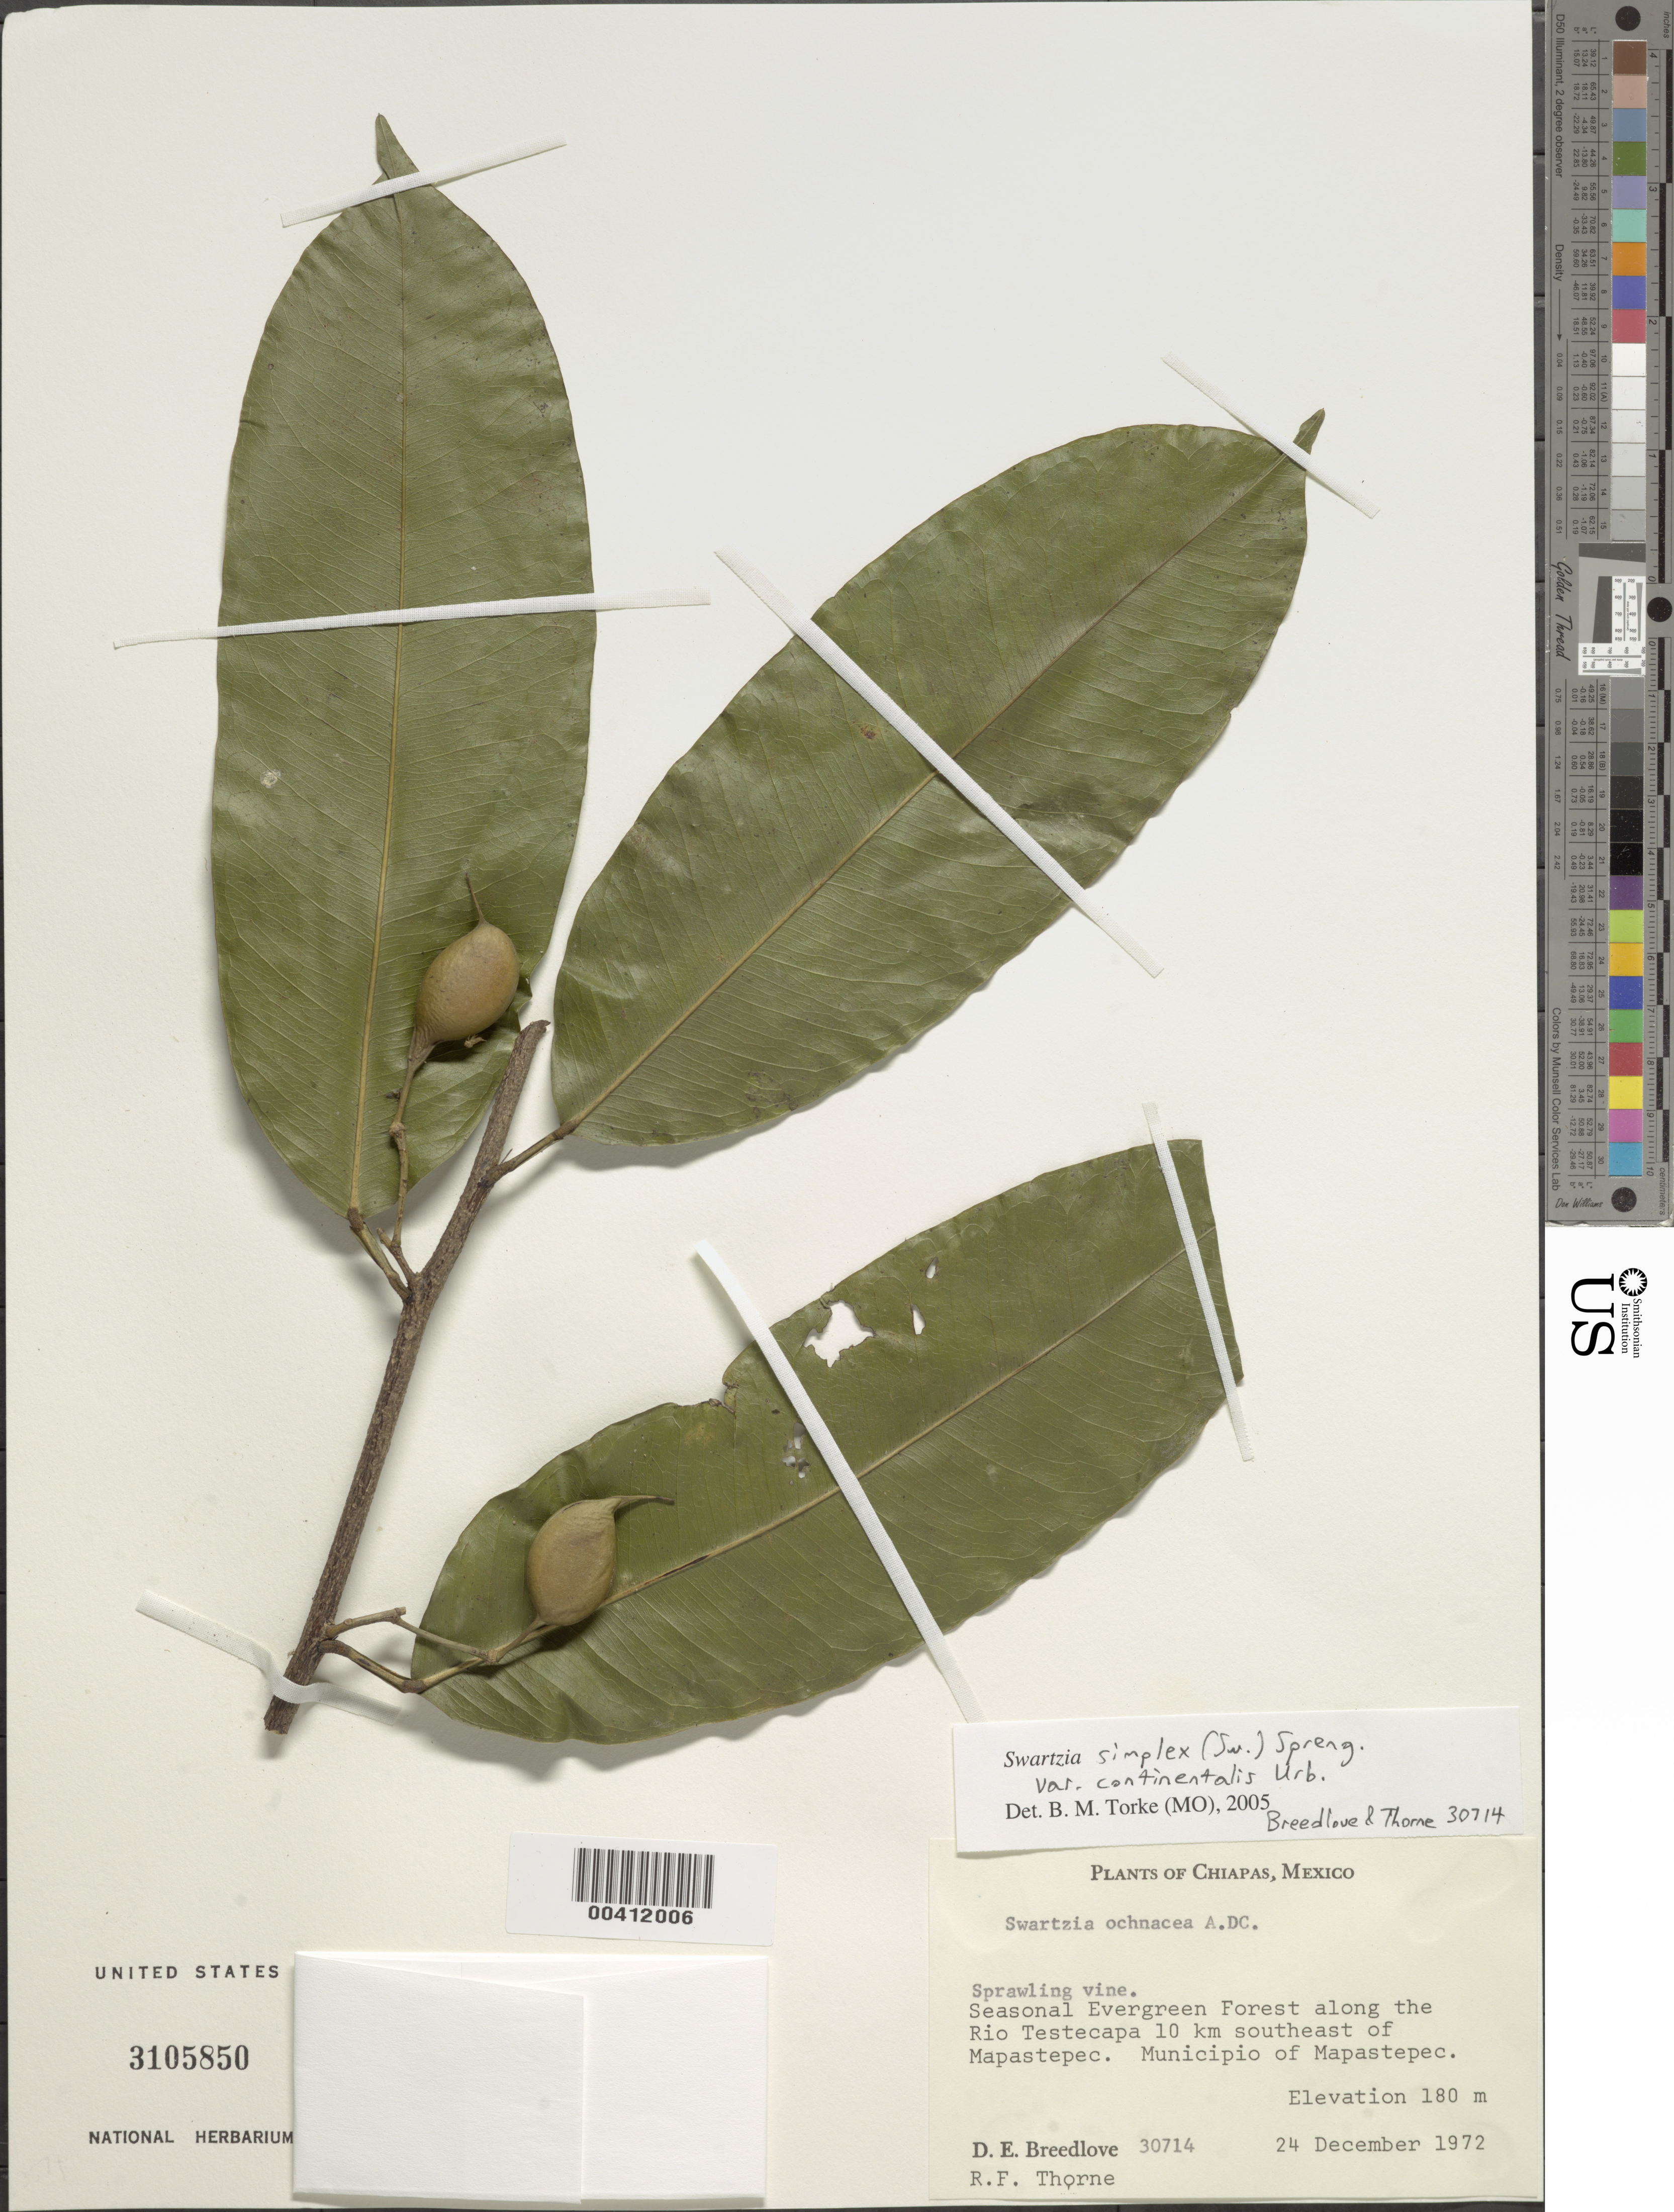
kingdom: Plantae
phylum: Tracheophyta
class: Magnoliopsida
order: Fabales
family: Fabaceae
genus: Swartzia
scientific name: Swartzia simplex var. ochnacea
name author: (DC.) R.S. Cowan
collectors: D. E. Breedlove & R. F. Thorne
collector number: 30714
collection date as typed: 24 Dec 1972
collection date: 1972-12-24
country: Mexico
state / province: Chiapas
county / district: Mapastepec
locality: Along Rio Testecapa 10 km SE of Mapastepec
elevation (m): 180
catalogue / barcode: US 3105850